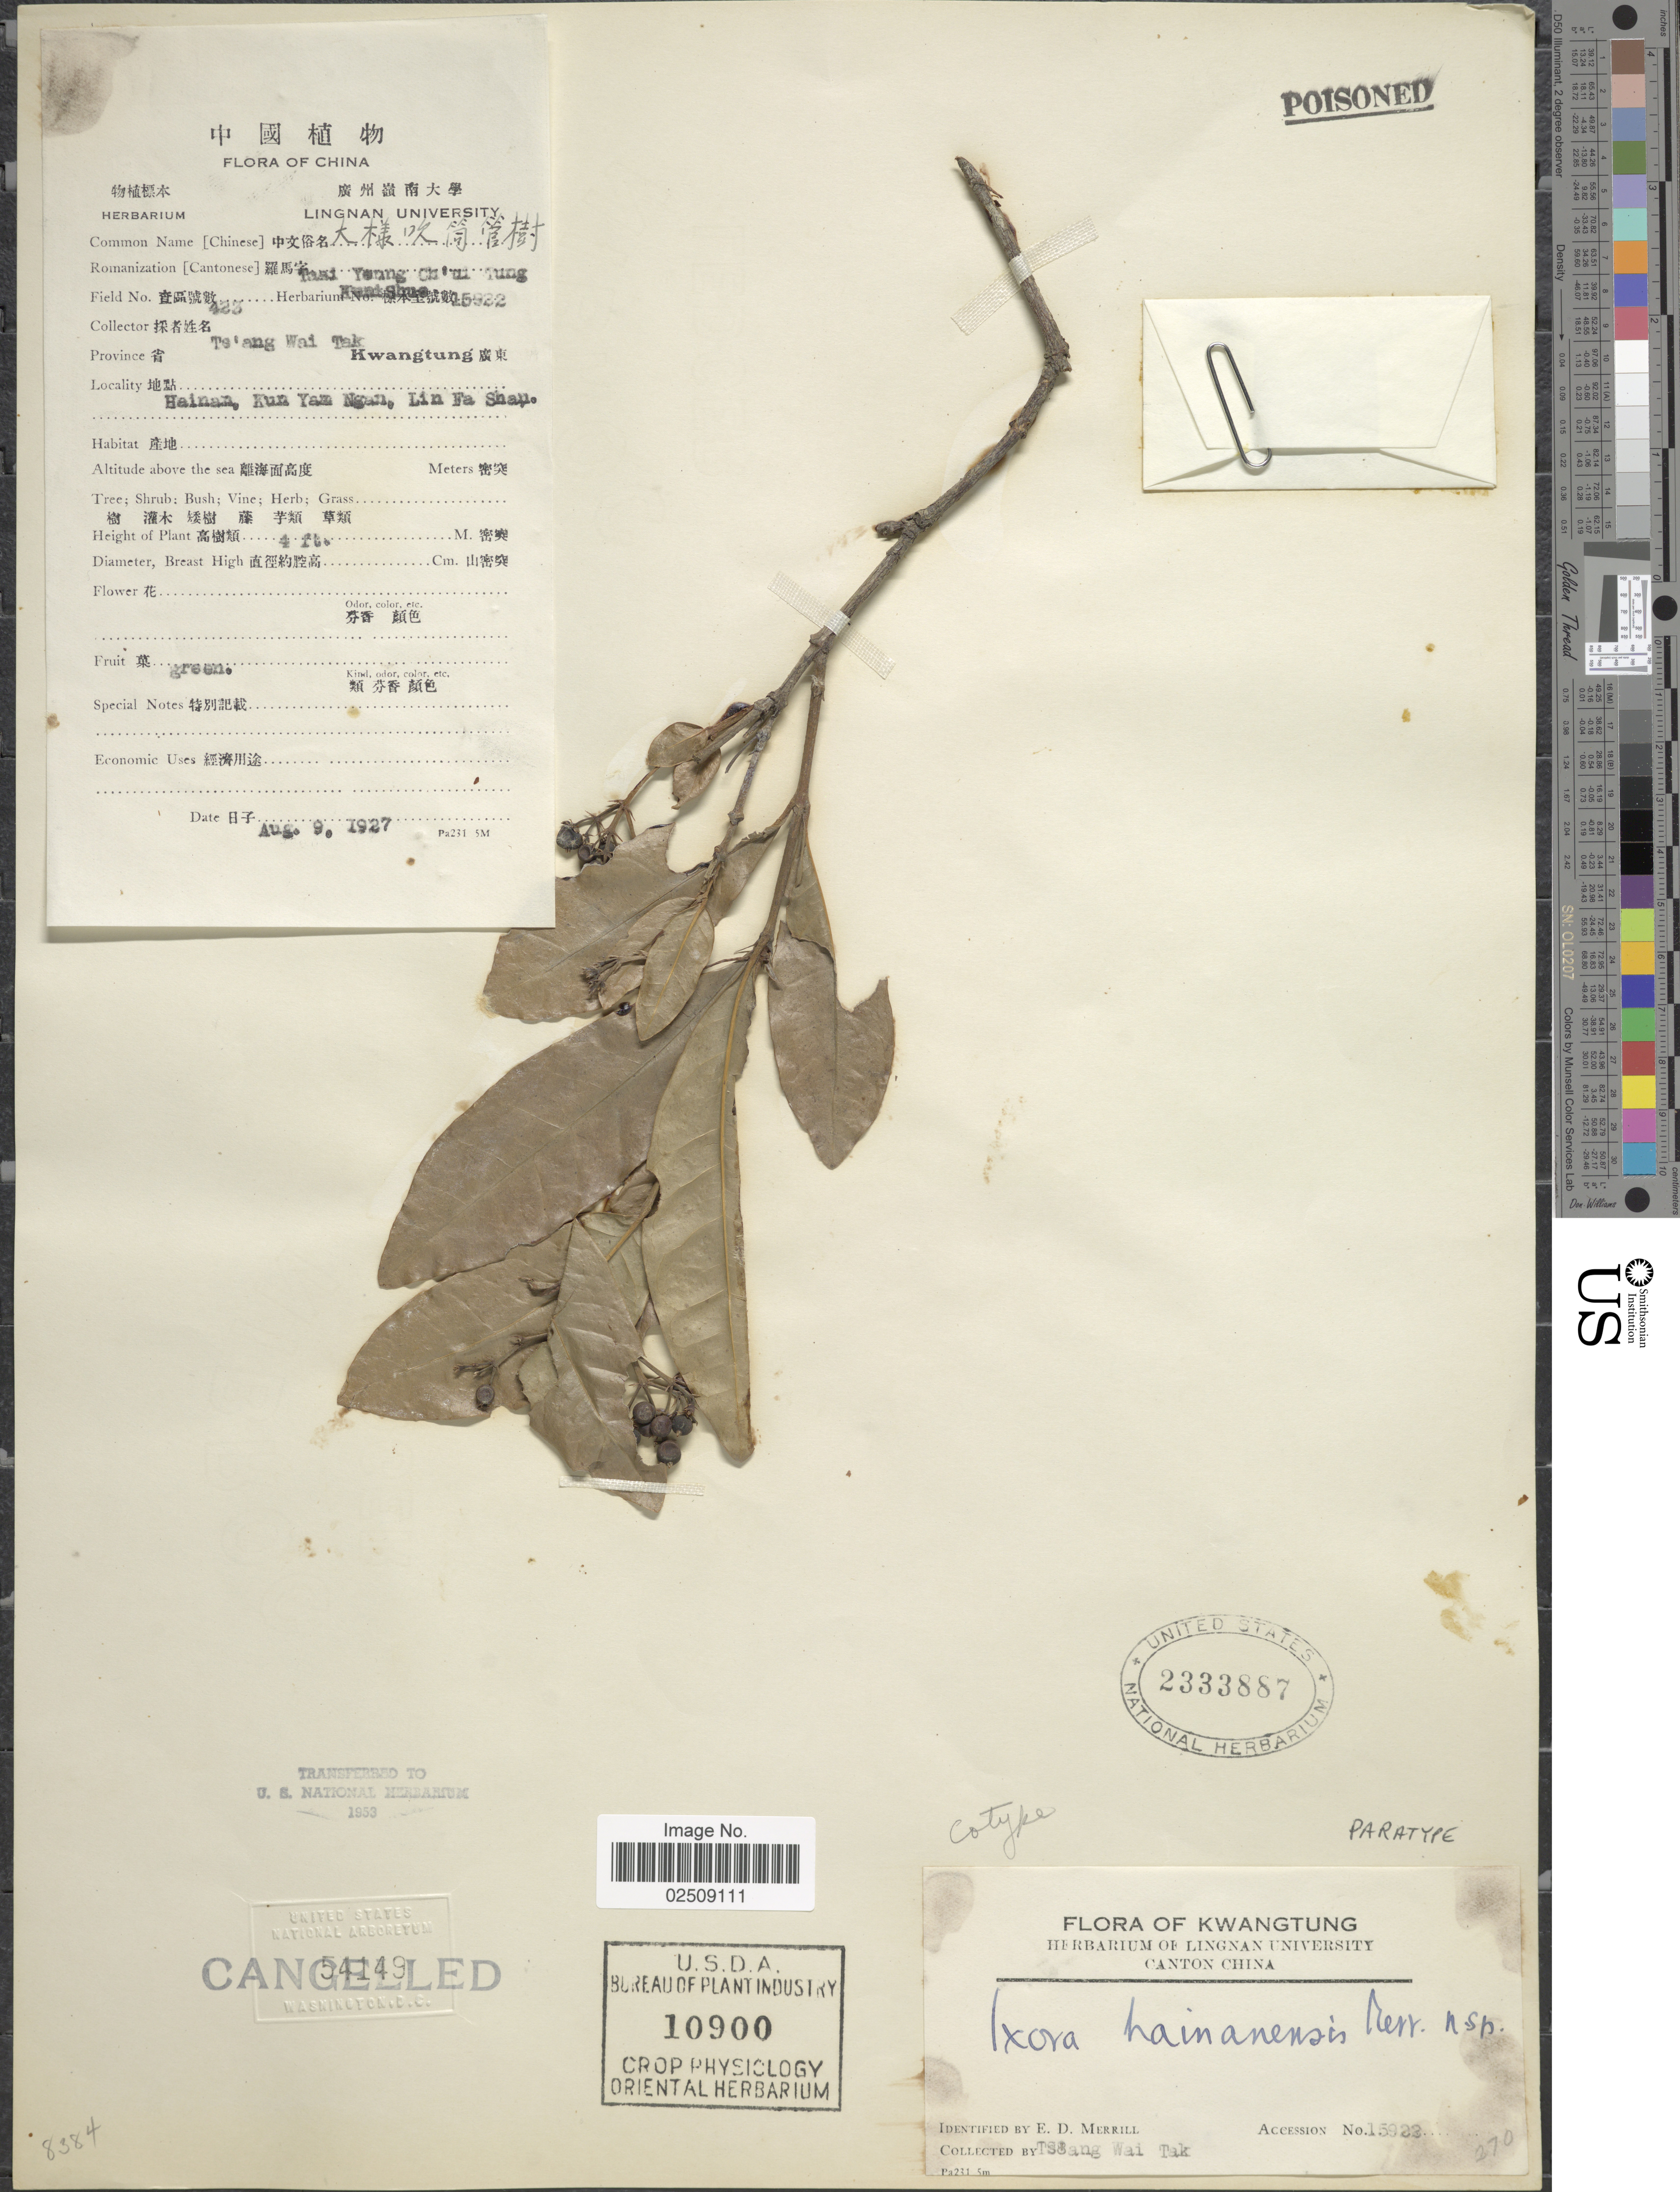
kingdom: Plantae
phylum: Tracheophyta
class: Magnoliopsida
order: Gentianales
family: Rubiaceae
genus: Ixora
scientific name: Ixora hainanensis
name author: Merr.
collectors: W. T. Tsang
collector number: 423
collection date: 1927-08-09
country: China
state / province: Guangdong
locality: Province Kwangtung, Hainan, Kun Yam Ngang, Lin Fa Shan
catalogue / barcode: US 2333887